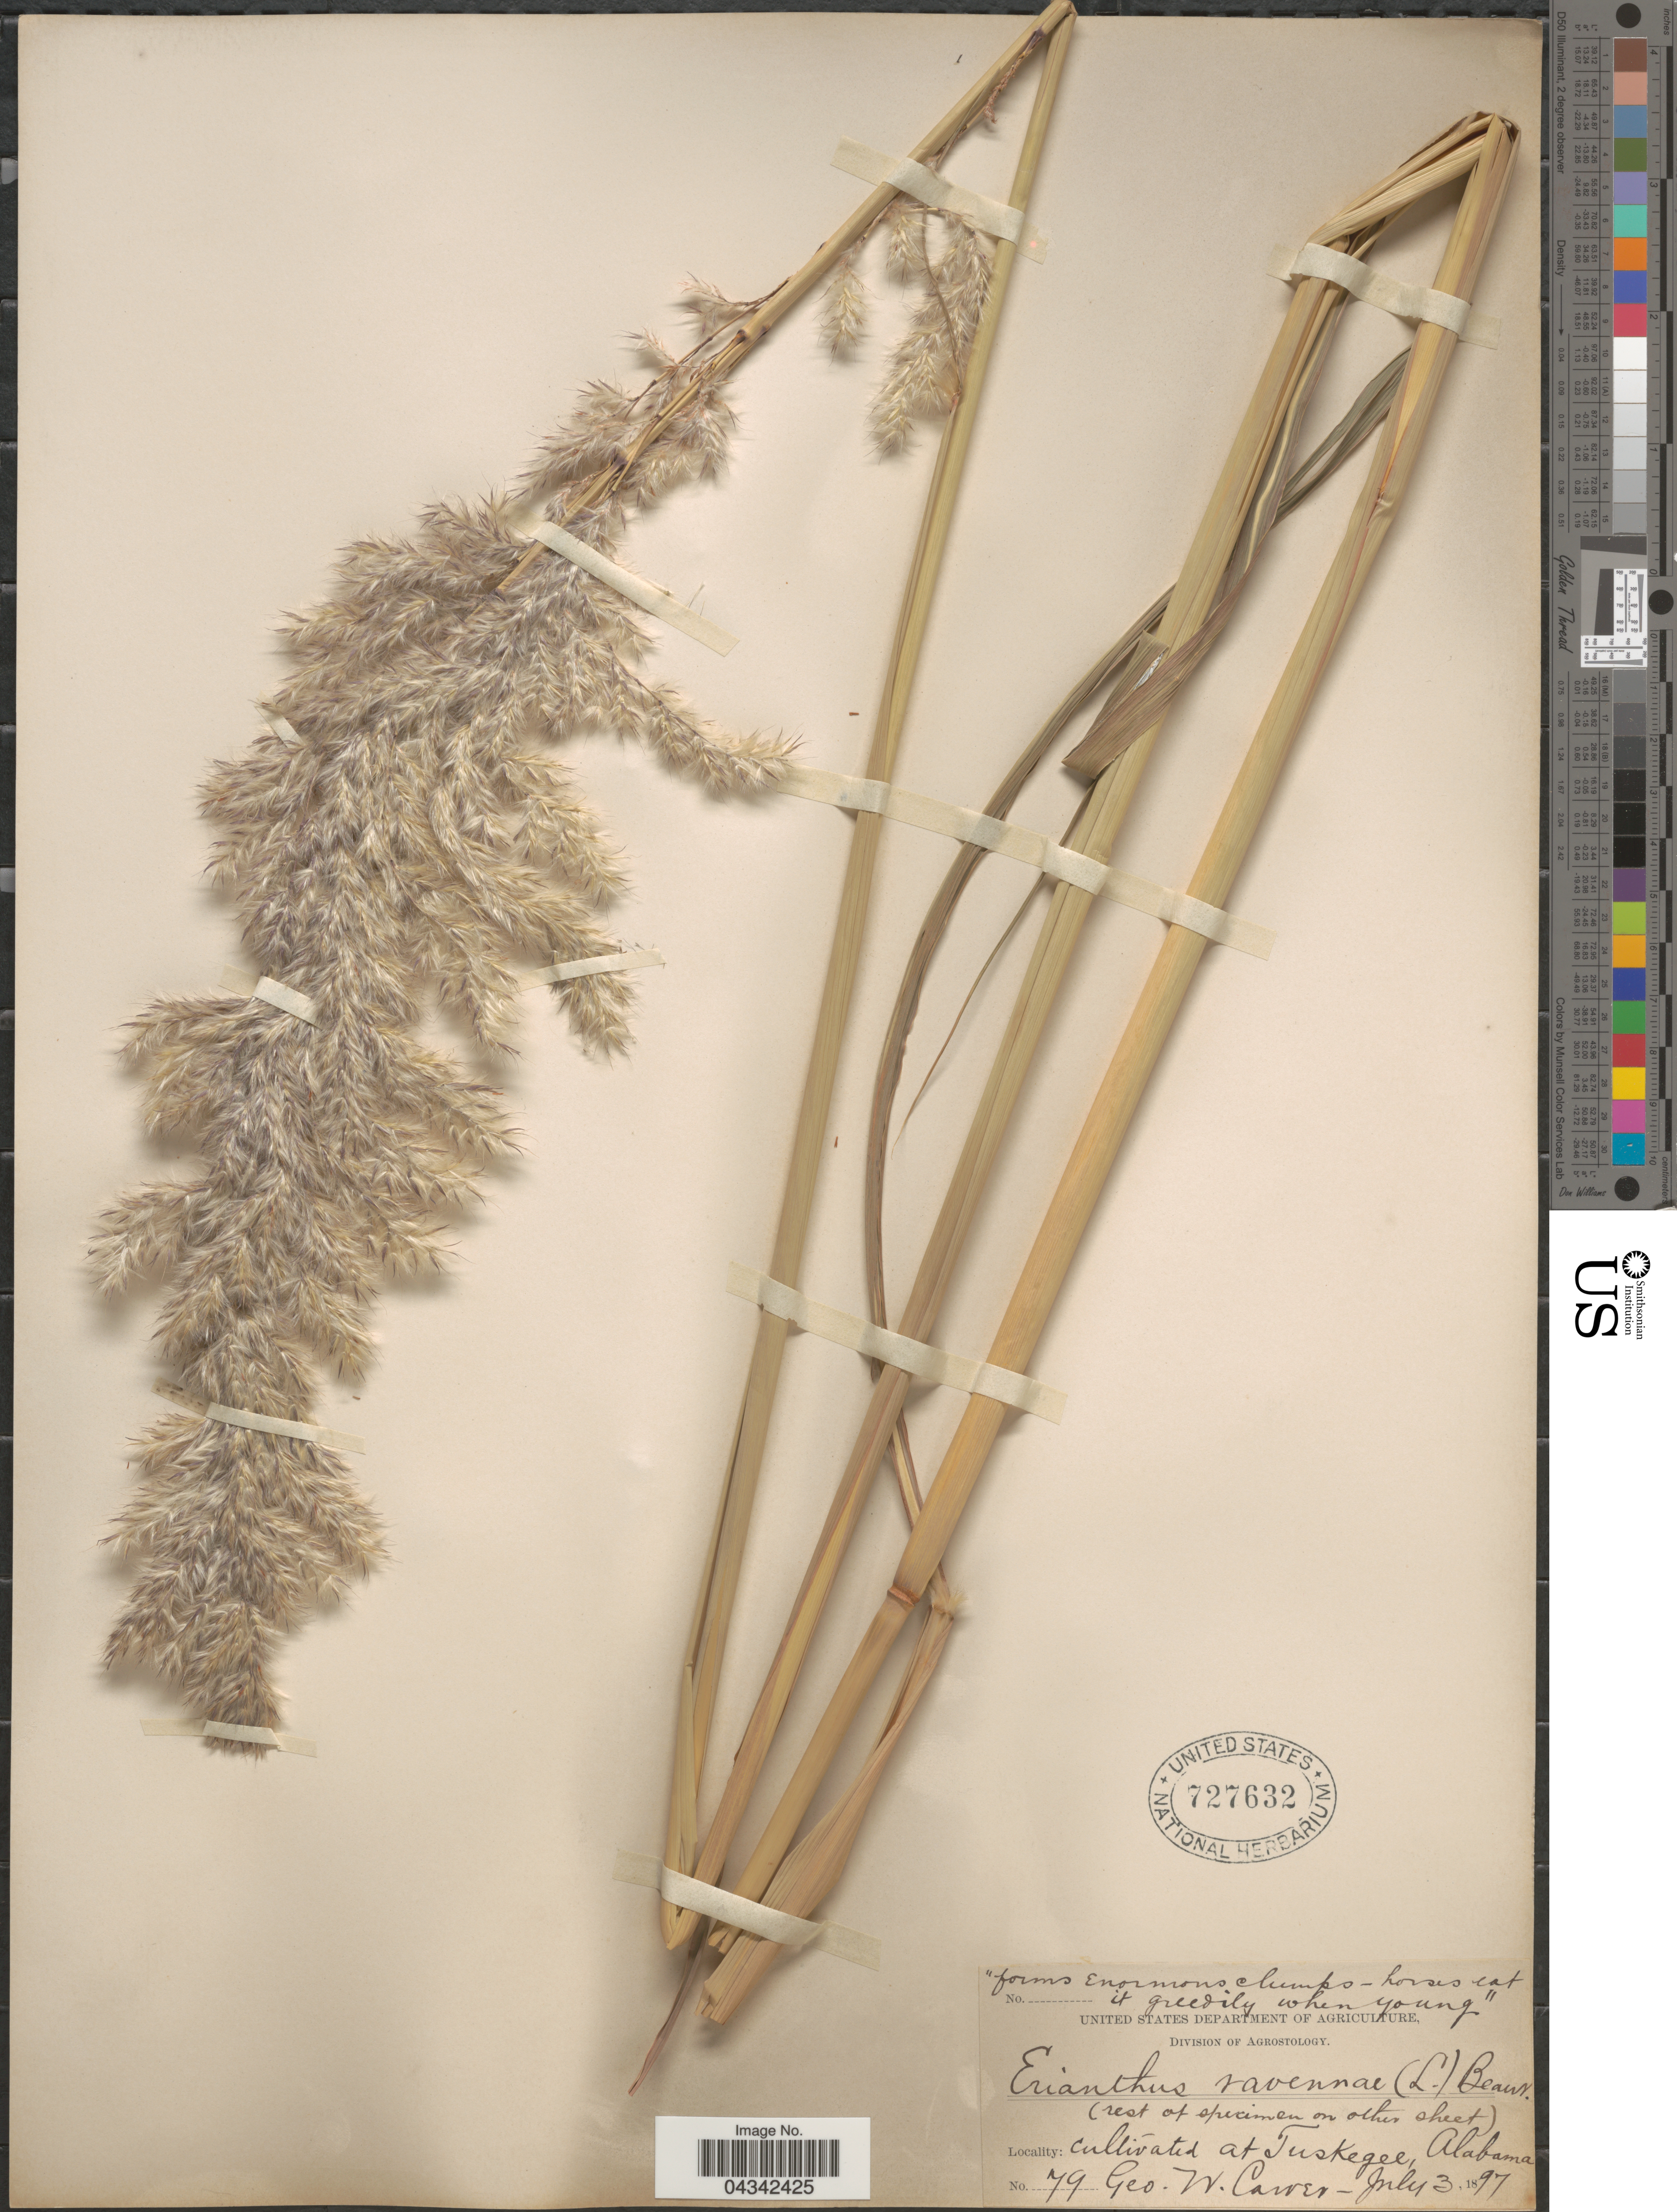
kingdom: Plantae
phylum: Tracheophyta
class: Liliopsida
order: Poales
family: Poaceae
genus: Tripidium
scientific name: Tripidium ravennae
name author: (L.) H. Scholz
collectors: G. Carver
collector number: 79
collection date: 1897-07-03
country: United States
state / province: Alabama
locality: Cultivated at Tuskegee.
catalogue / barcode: US 727632